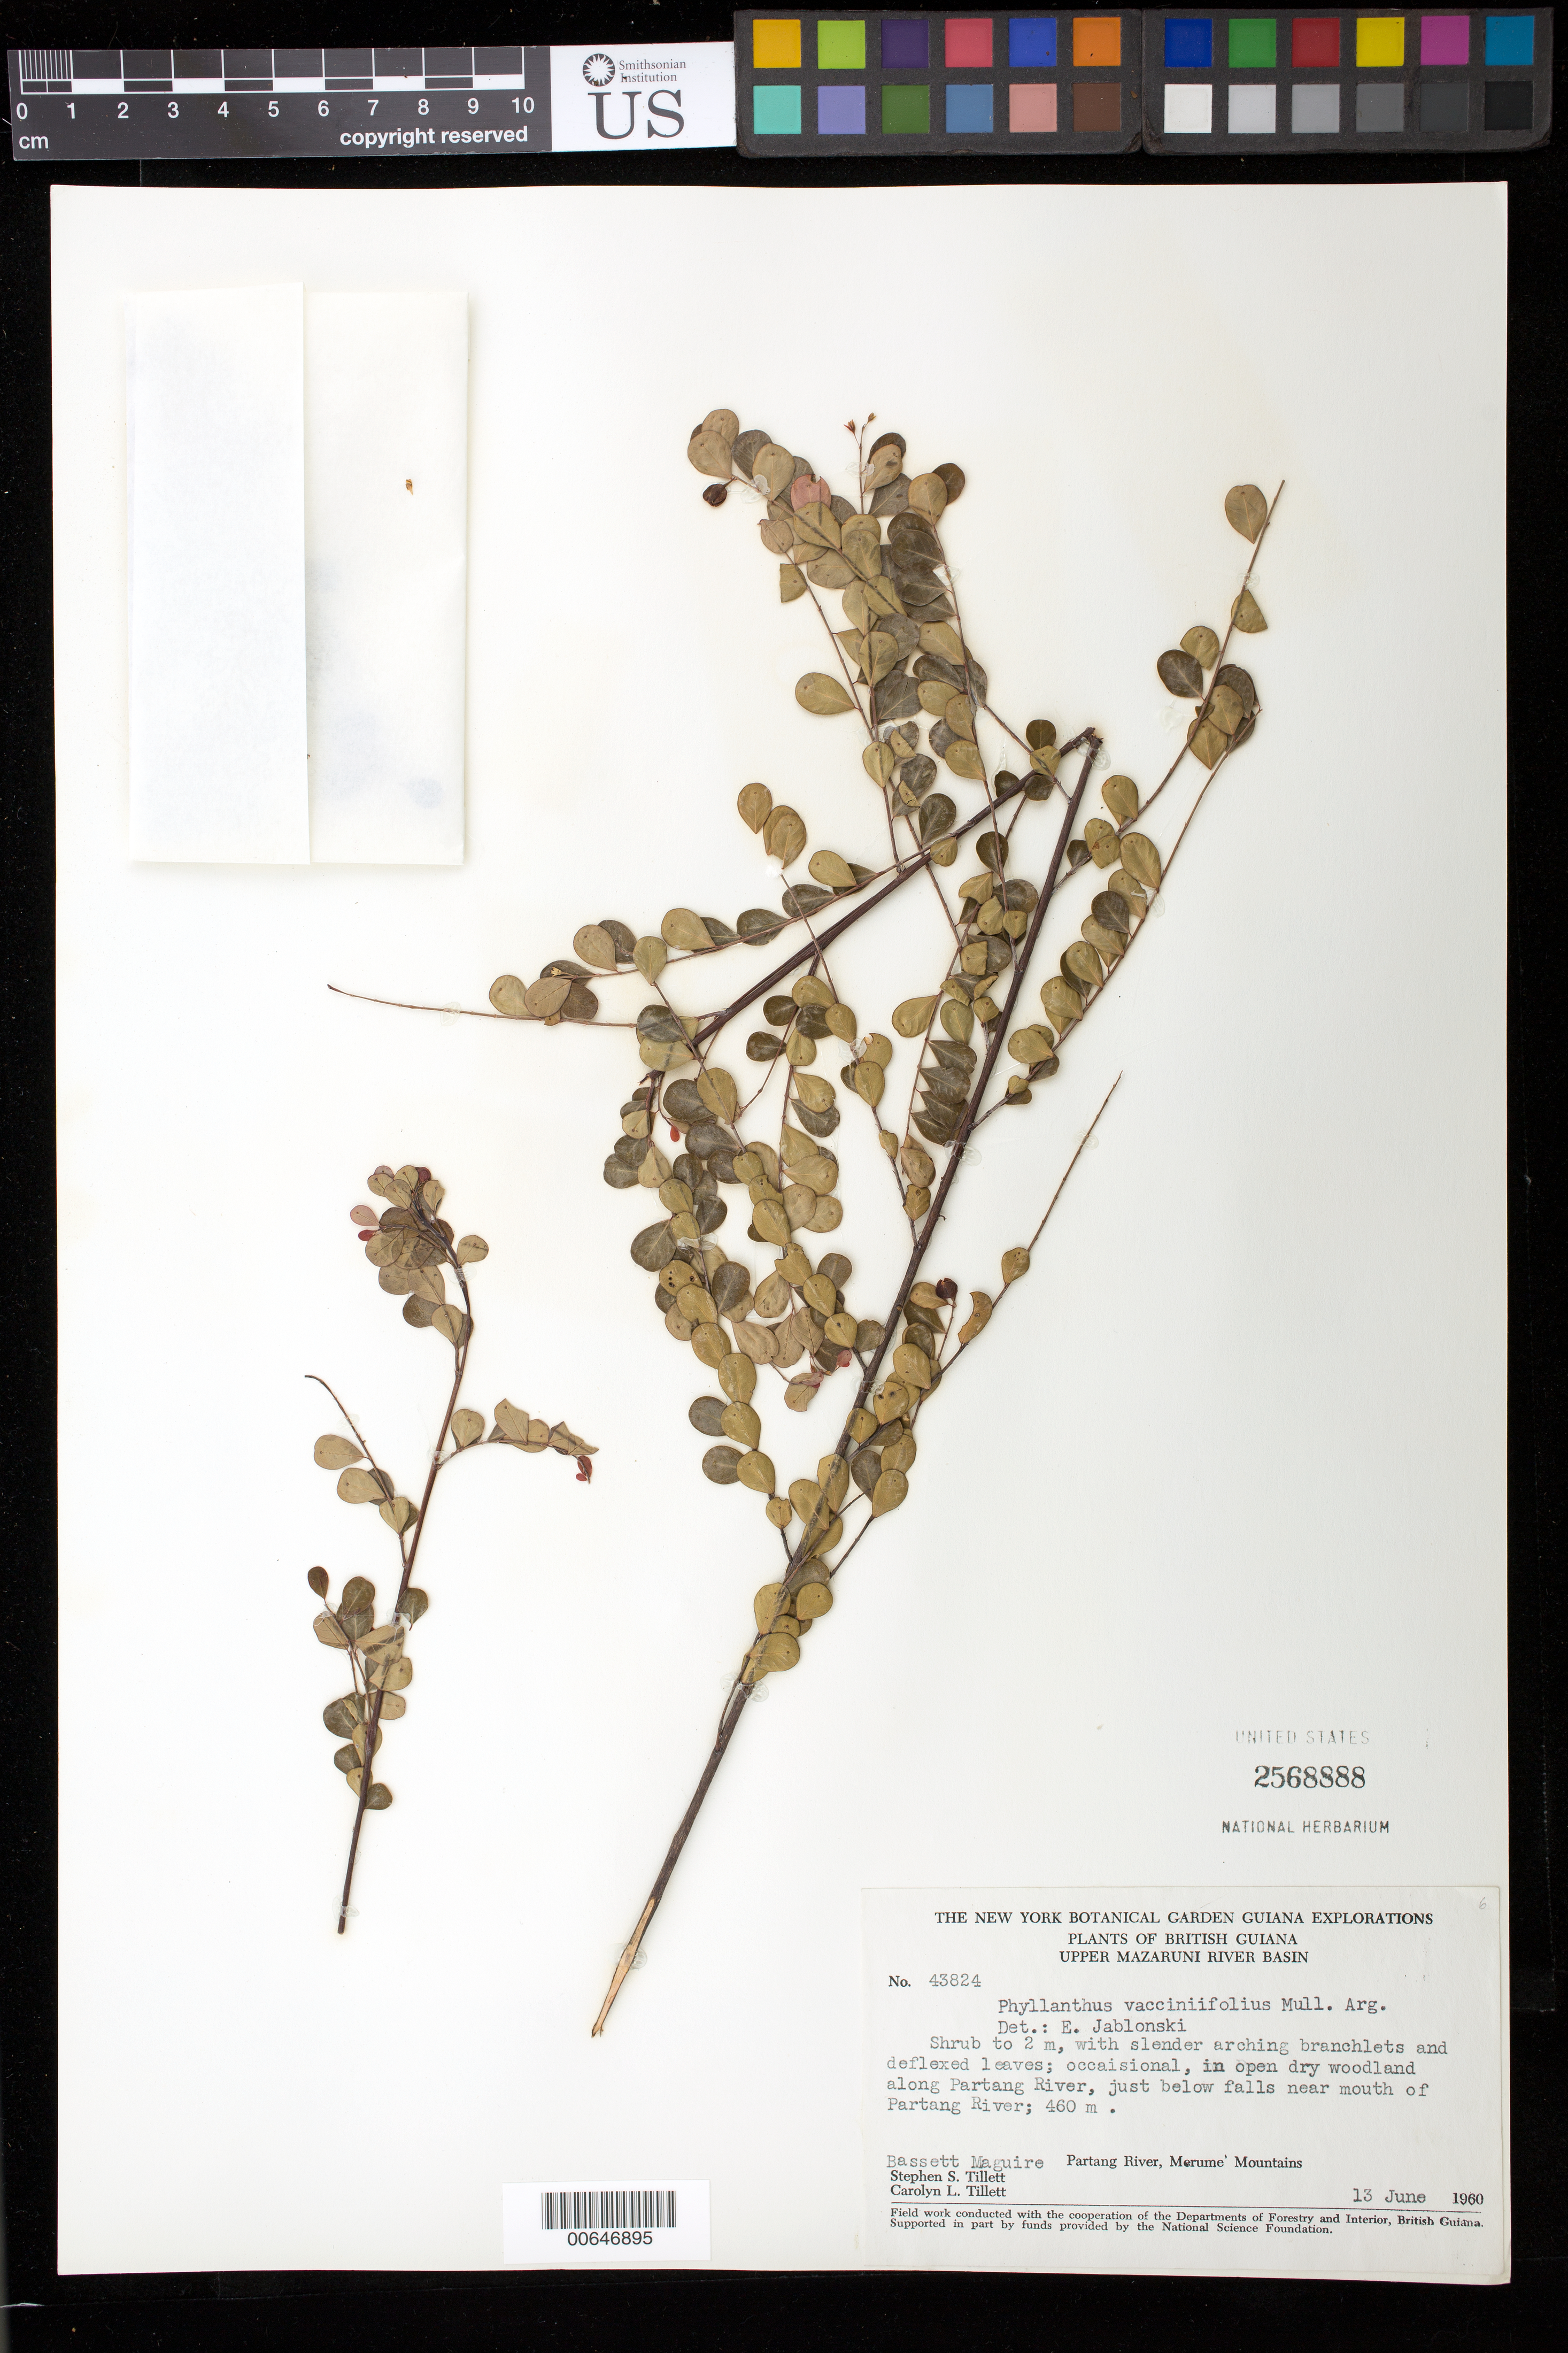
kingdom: Plantae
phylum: Tracheophyta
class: Magnoliopsida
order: Malpighiales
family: Phyllanthaceae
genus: Phyllanthus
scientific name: Phyllanthus vacciniifolius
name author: (Müll. Arg.) Müll. Arg.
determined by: Jablonski, E. F.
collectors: S. S. Tillett, C. L. Tillett & B. Maguire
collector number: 43824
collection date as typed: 13-Jun-60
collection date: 1960-06-13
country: Guyana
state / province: Cuyuni-Mazaruni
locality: Merume Mts., Partang R., just below falls near mouth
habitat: Open dry woodland along river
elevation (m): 460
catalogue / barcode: US 2568888